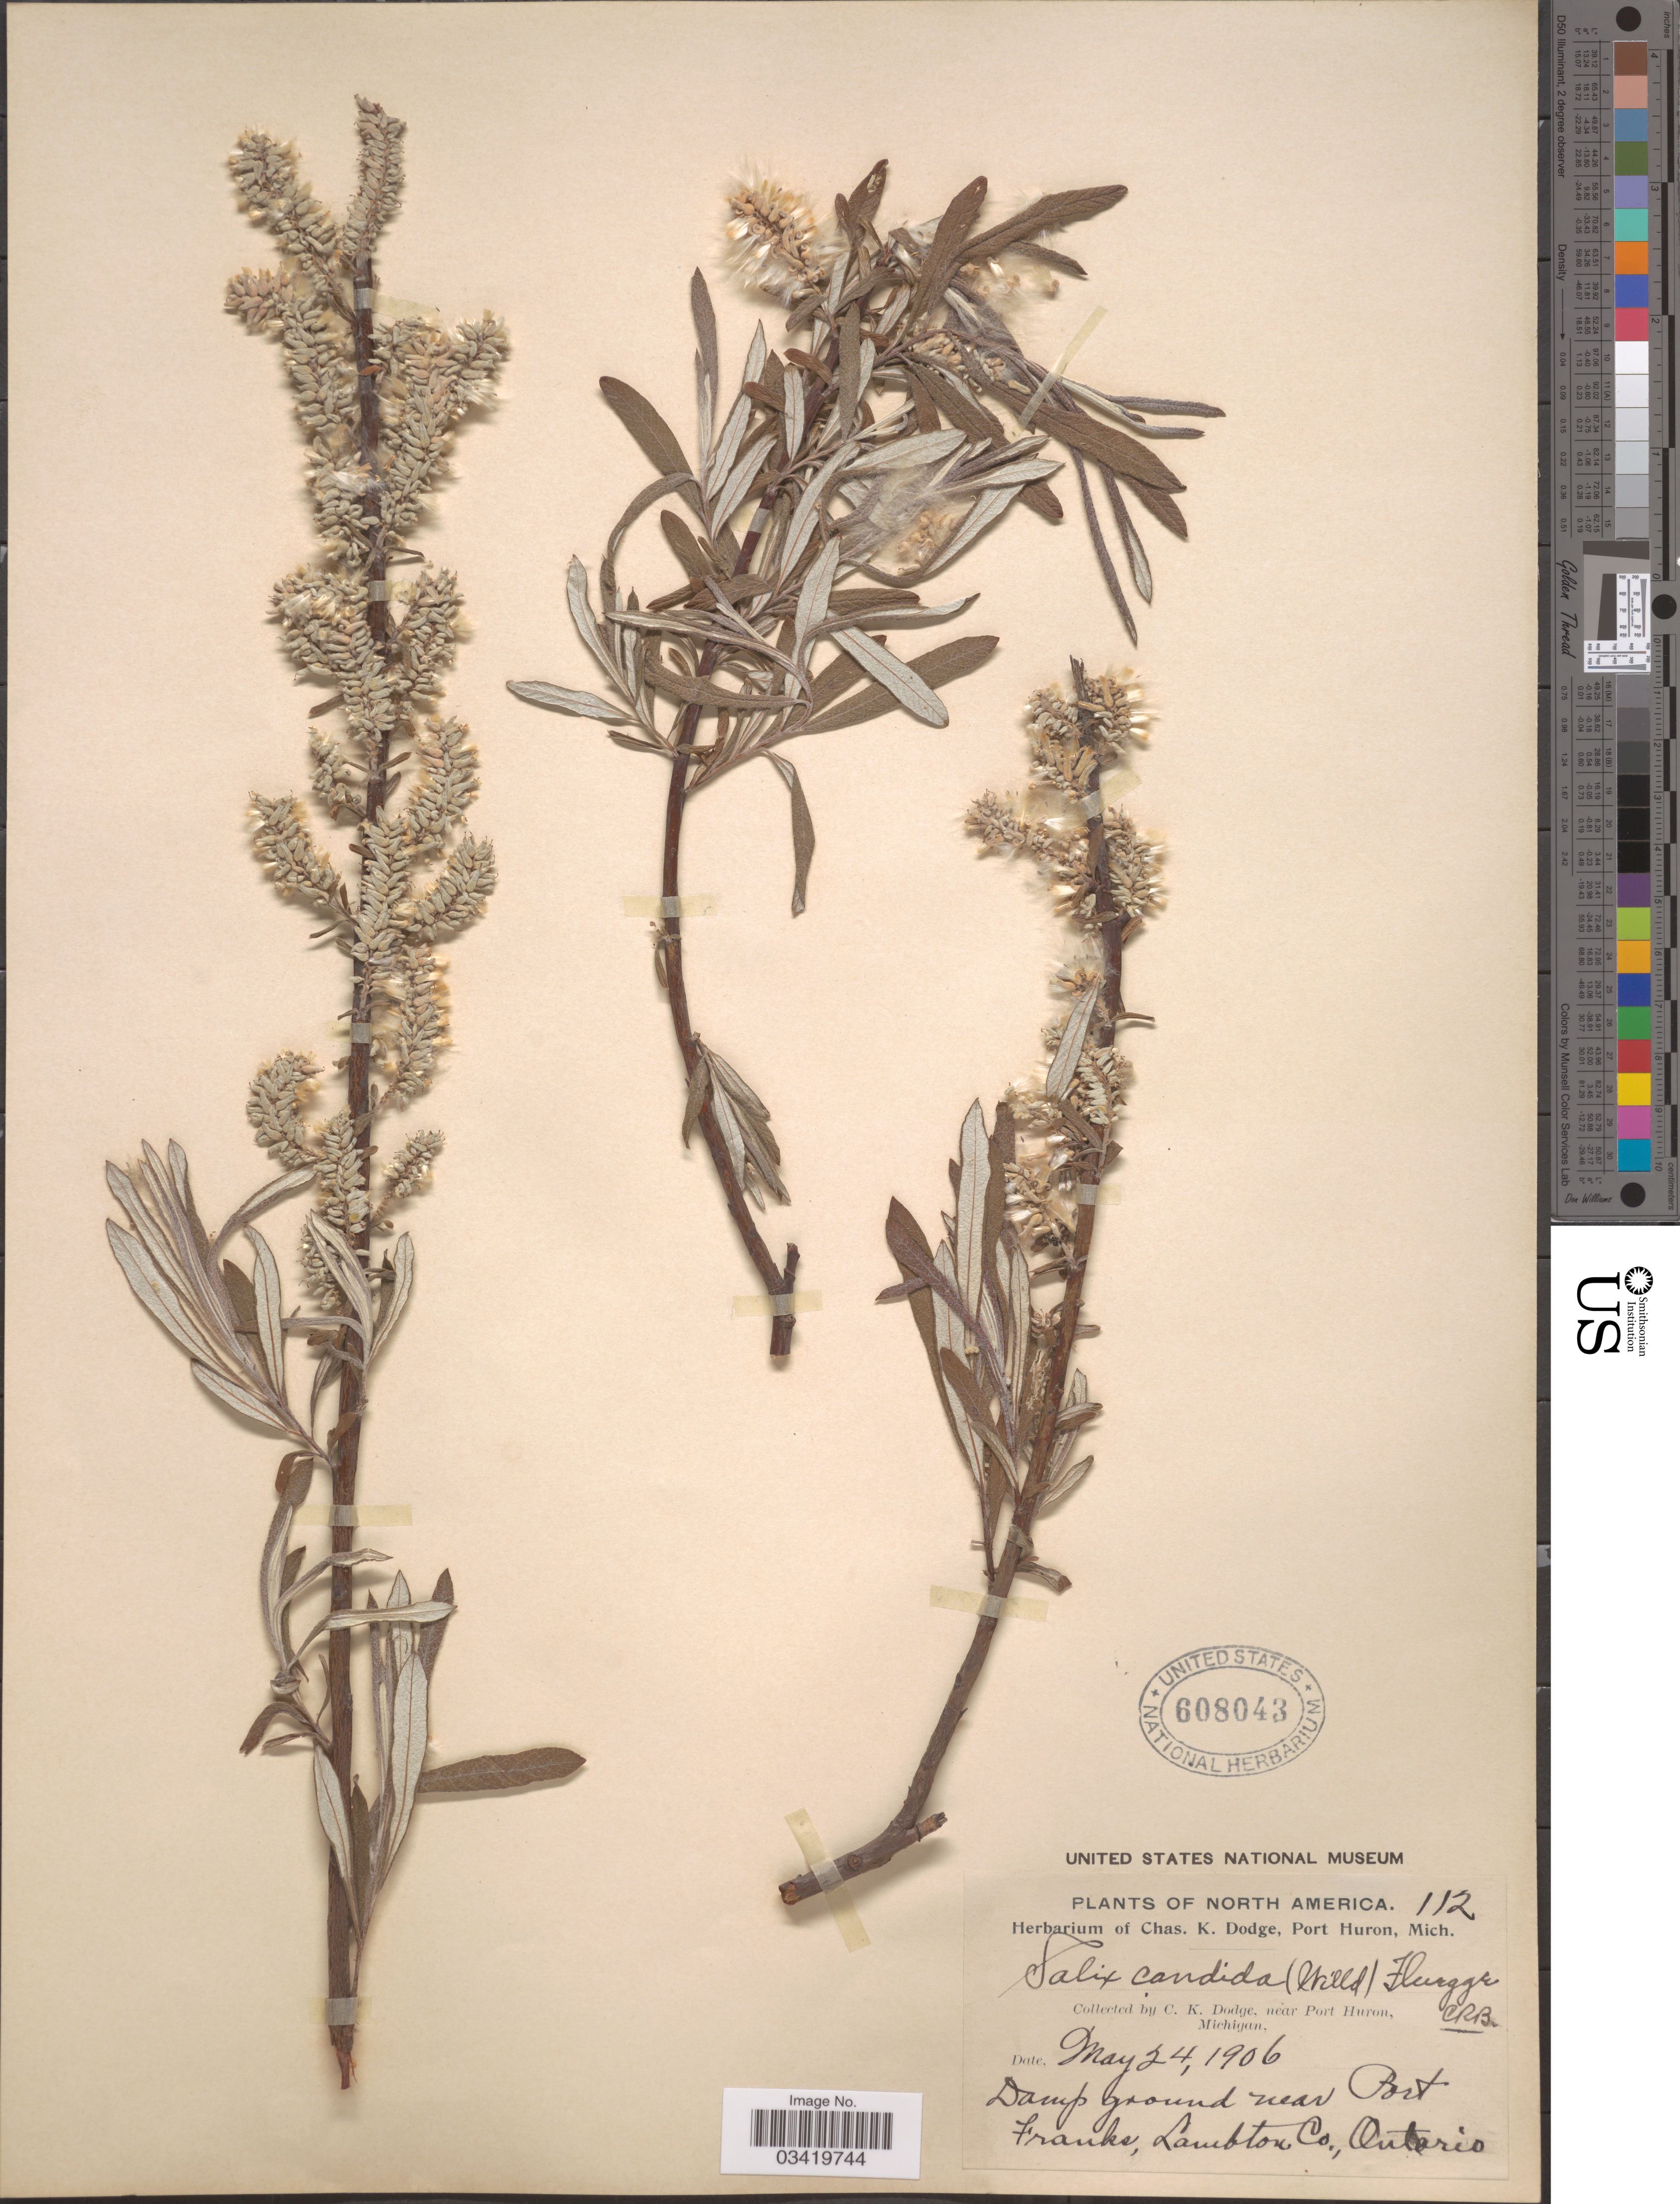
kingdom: Plantae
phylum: Tracheophyta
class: Magnoliopsida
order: Malpighiales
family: Salicaceae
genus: Salix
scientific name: Salix candida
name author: Flüggé ex Willd.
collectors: C. Dodge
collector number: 112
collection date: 1906-05-24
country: Canada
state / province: Ontario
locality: Damp ground near Port Franks, Lambton Co.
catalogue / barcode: US 608043